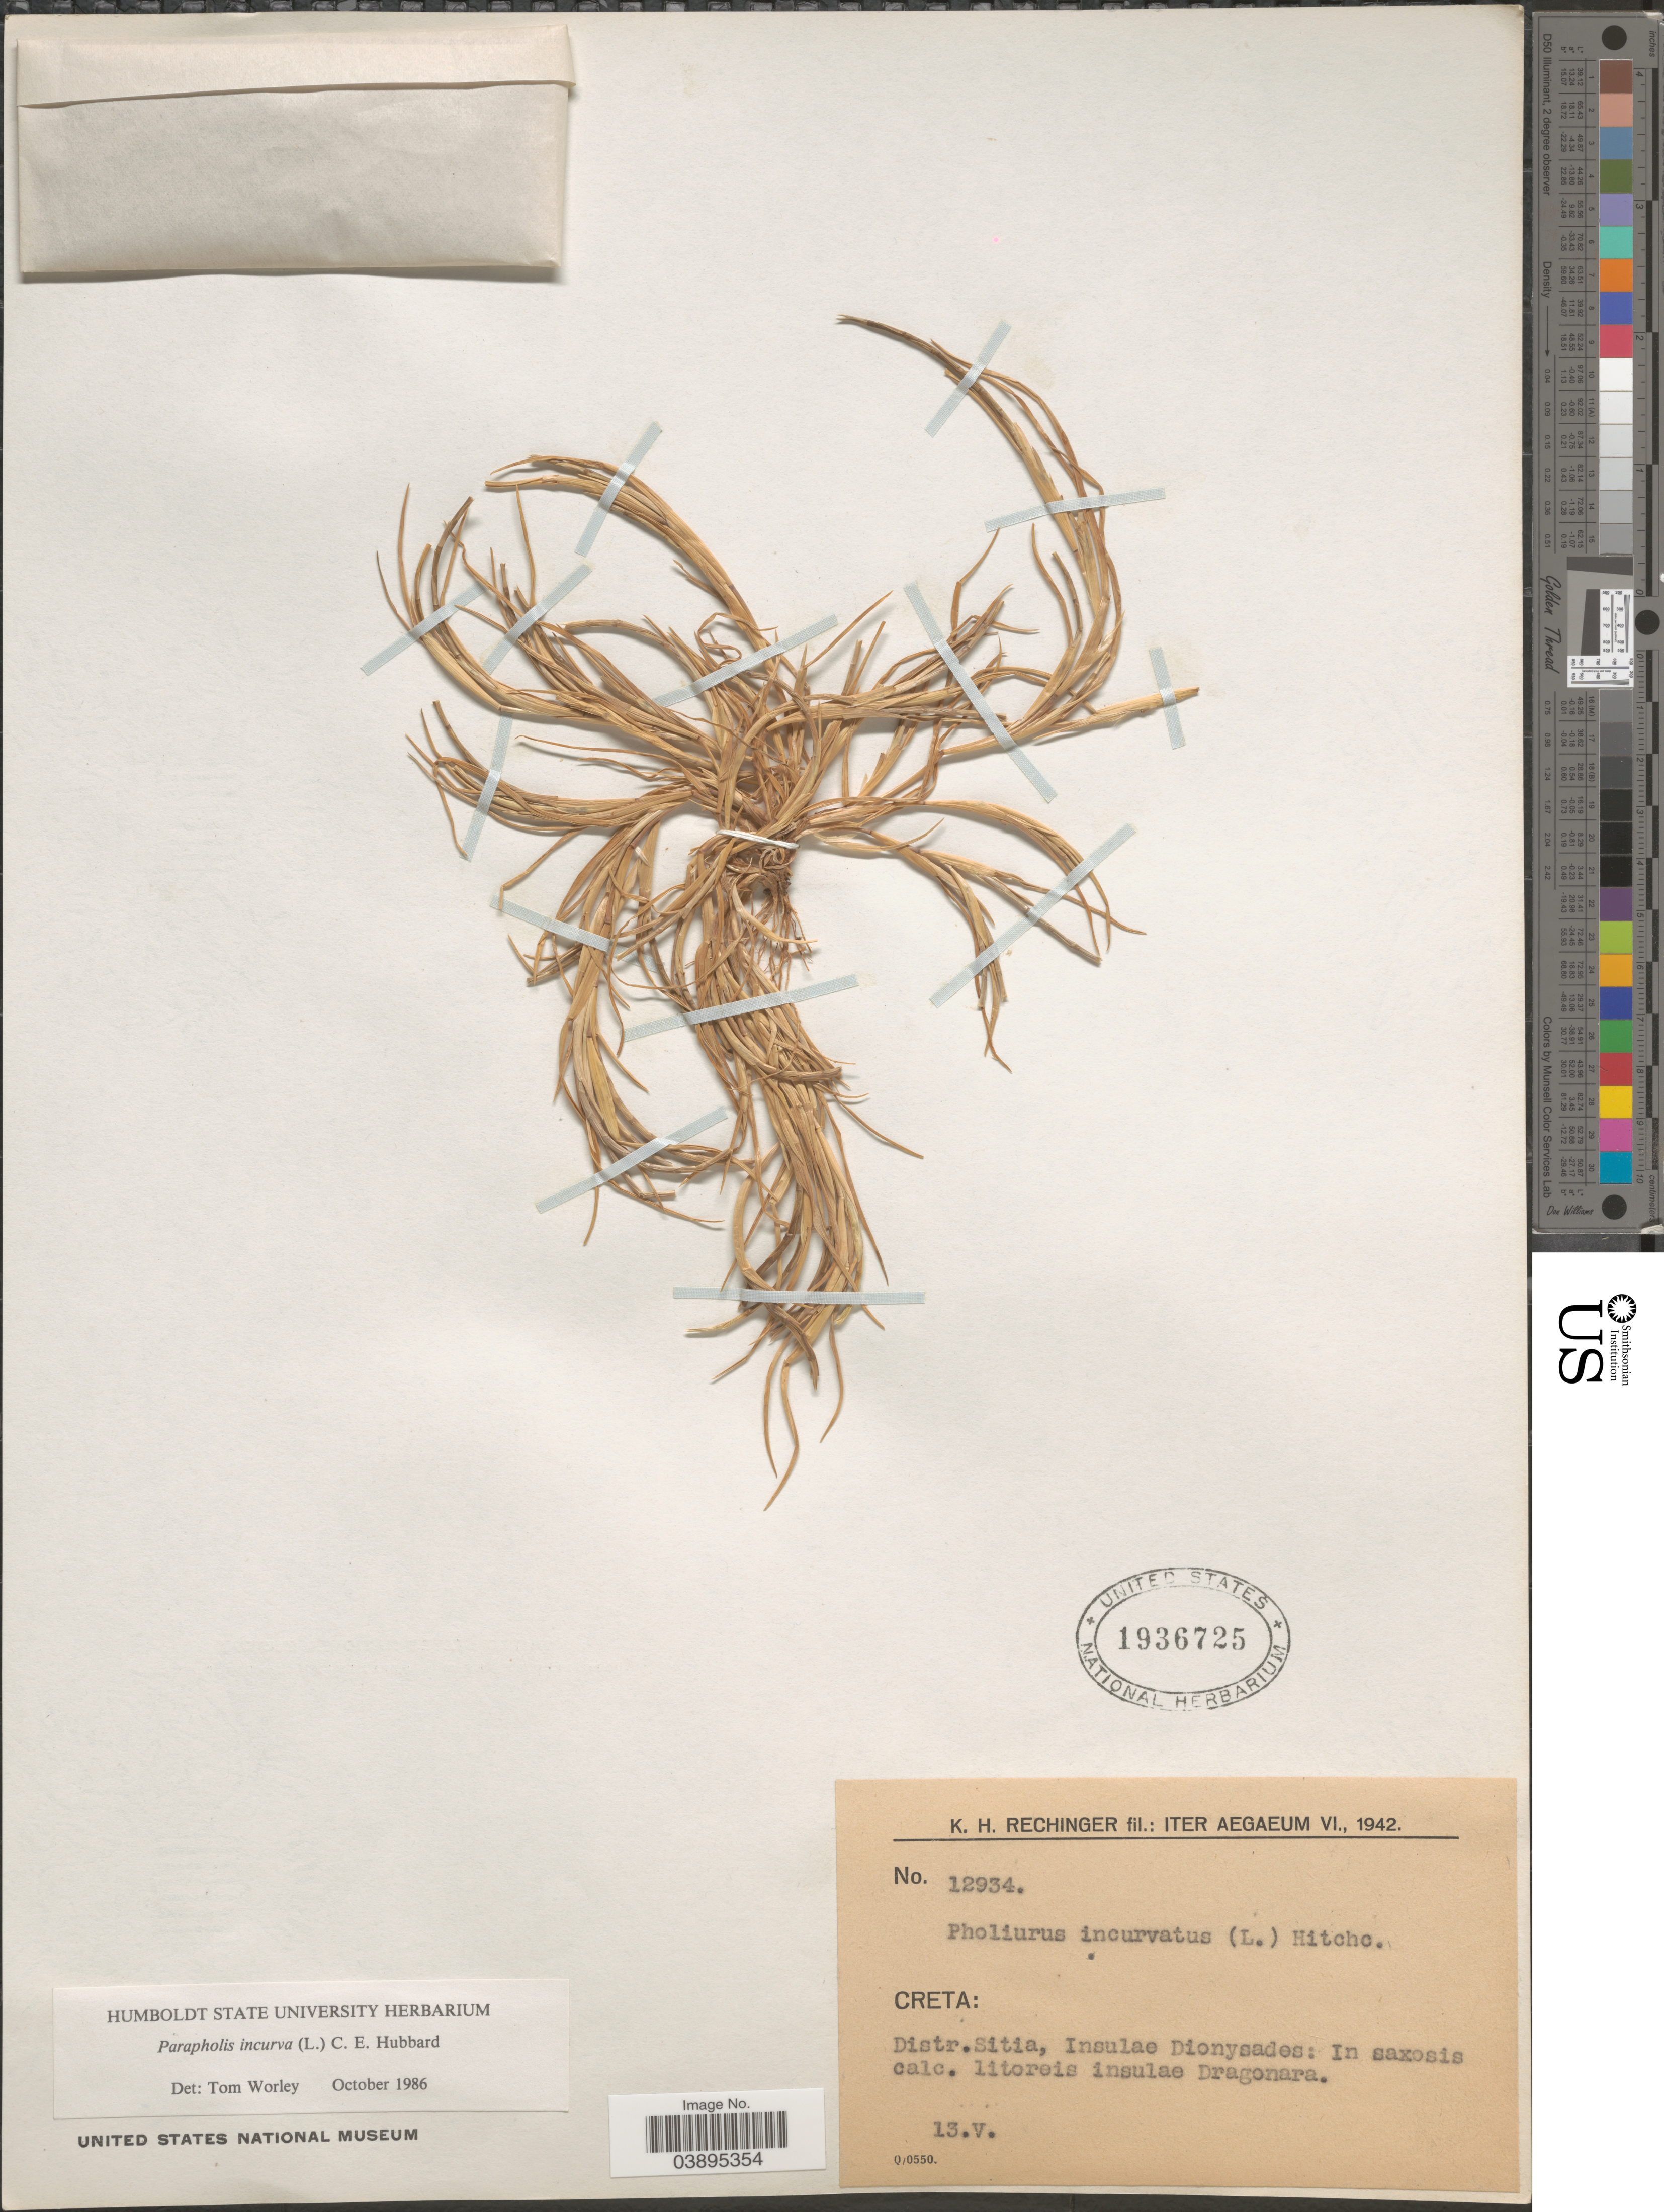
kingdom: Plantae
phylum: Tracheophyta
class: Liliopsida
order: Poales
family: Poaceae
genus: Parapholis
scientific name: Parapholis incurva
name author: (L.) C.E. Hubb.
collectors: K. H. Rechinger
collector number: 12934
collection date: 1942-05-13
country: Greece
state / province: Crete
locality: Iter Aegaeum. Creta: Distr.Sitia, Insulae Dionysades: In saxosis calc. litoreis insulae Dragonara.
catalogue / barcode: US 1936725